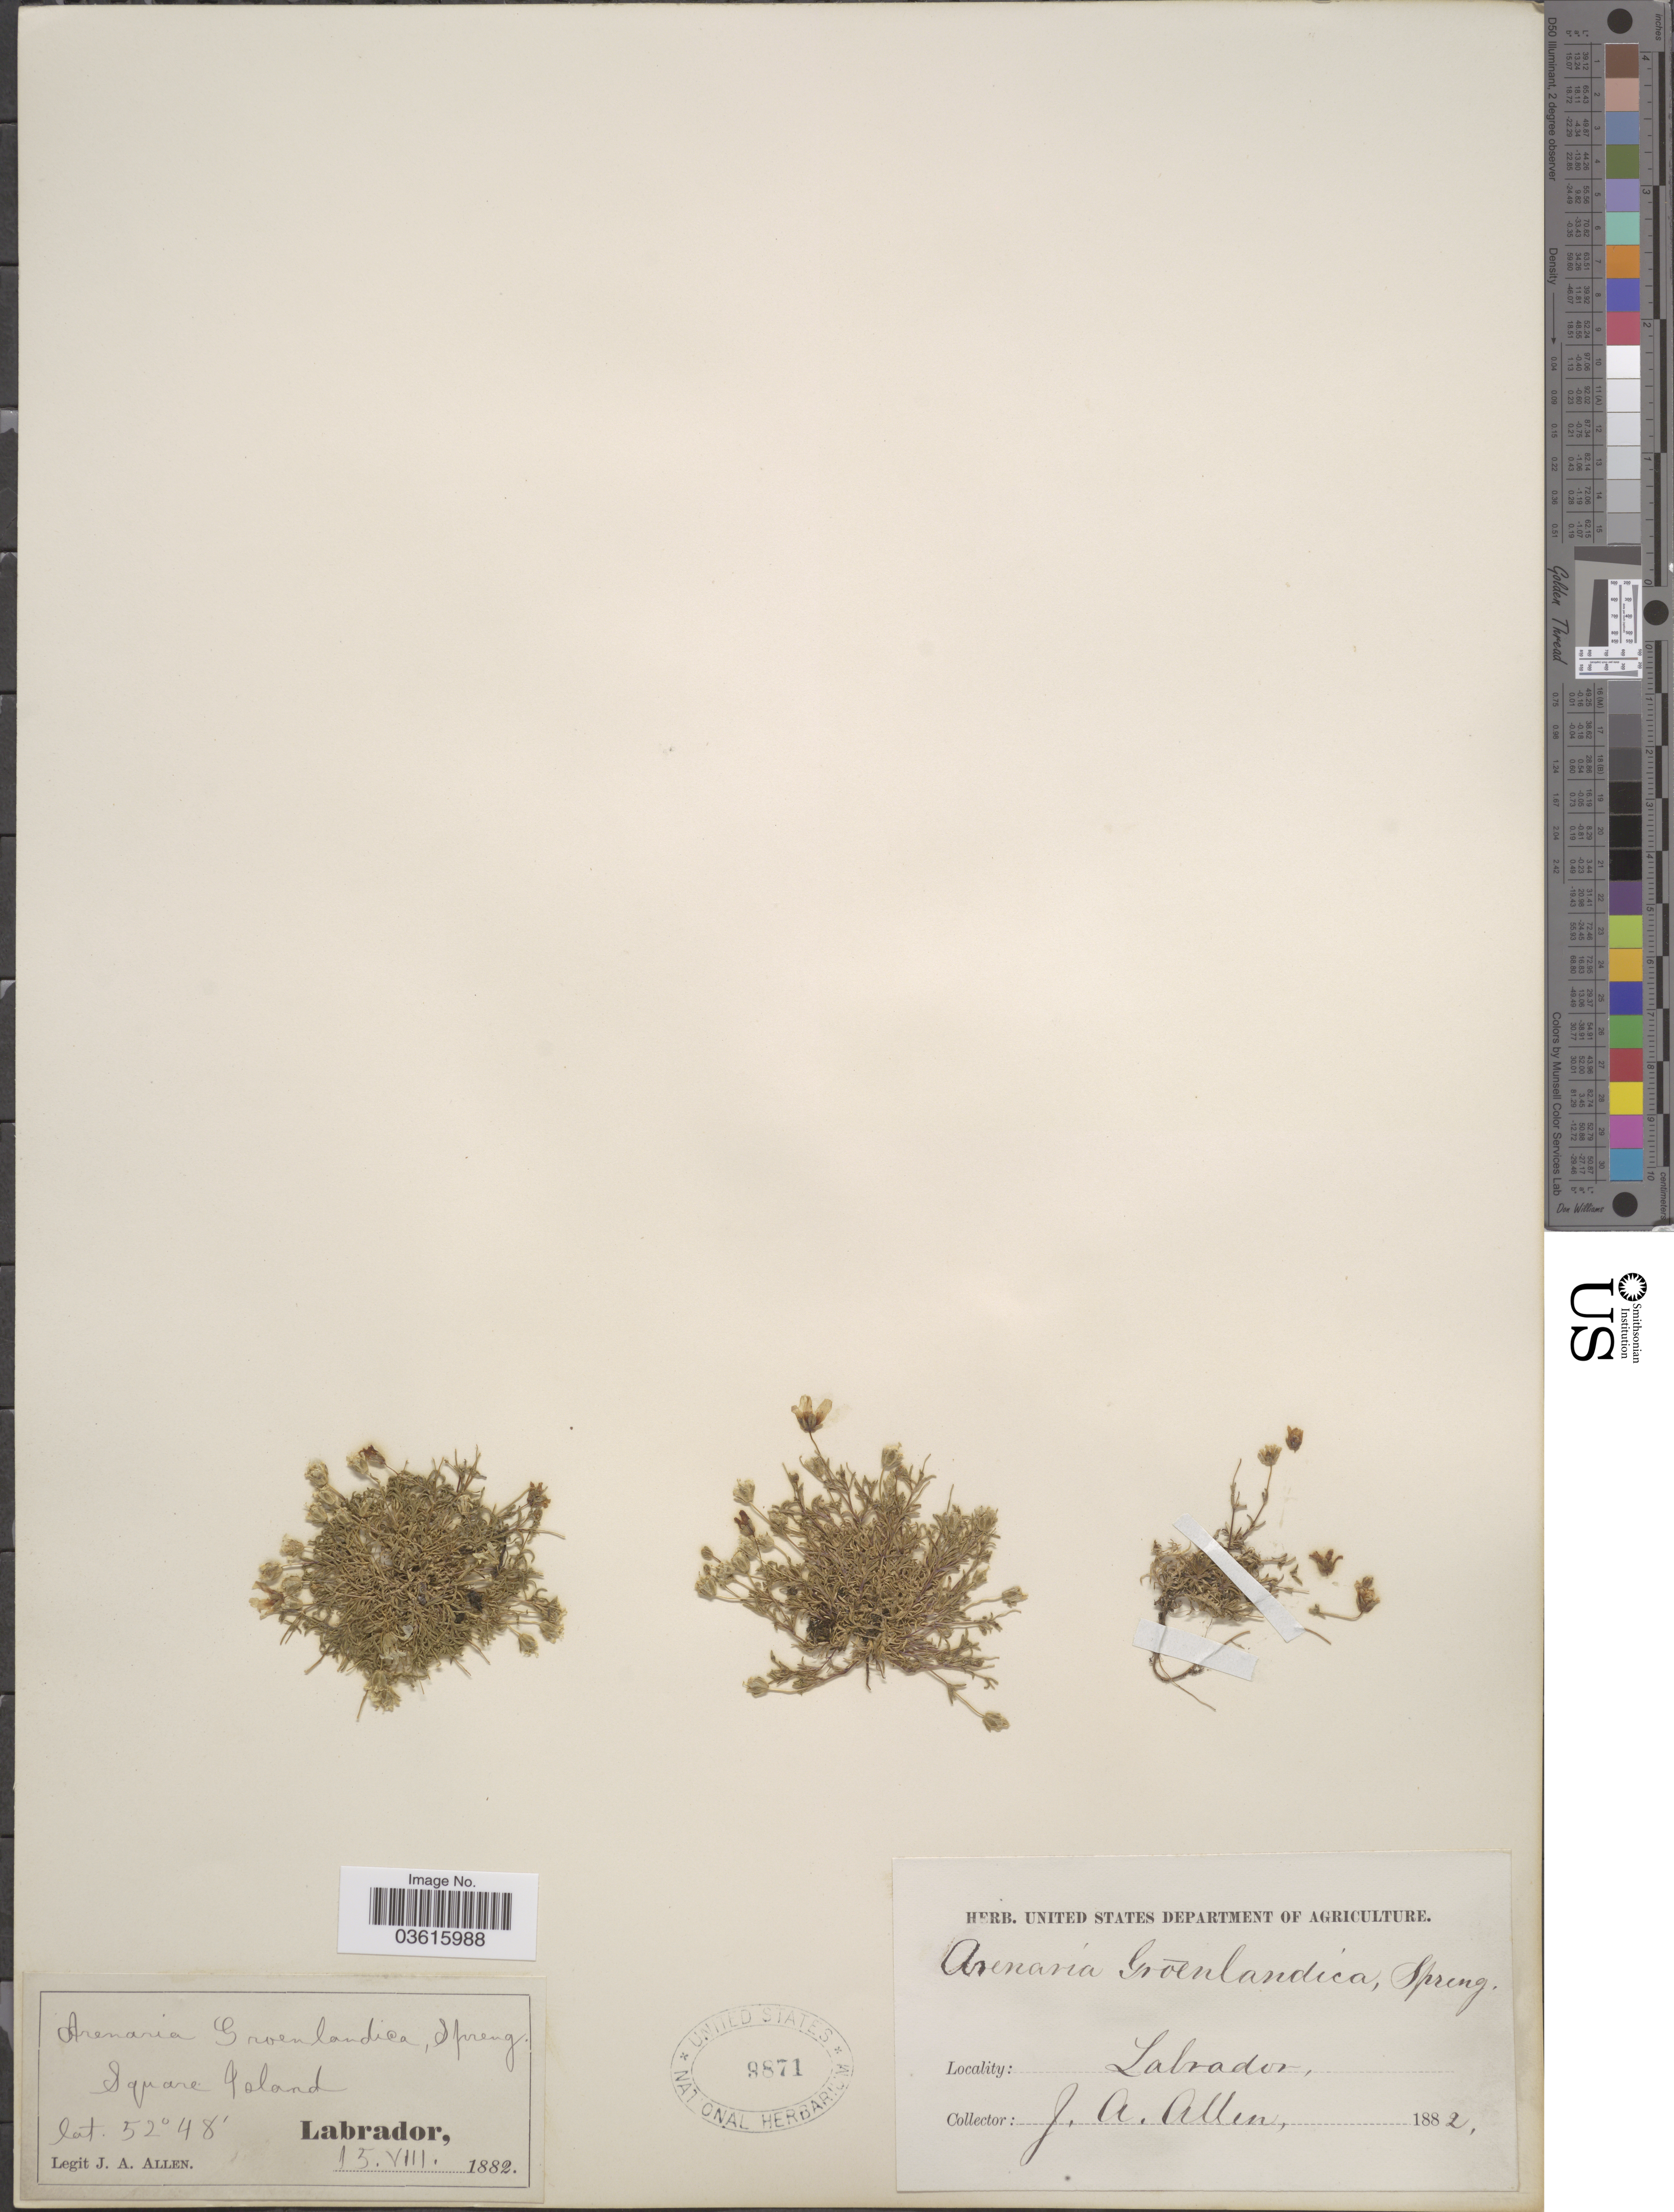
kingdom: Plantae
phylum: Tracheophyta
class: Magnoliopsida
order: Caryophyllales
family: Caryophyllaceae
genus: Minuartia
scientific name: Minuartia groenlandica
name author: (Retz.) Ostenf.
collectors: J. Allen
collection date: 1882-08-15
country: Canada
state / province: Newfoundland and Labrador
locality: Square Island. Labrador.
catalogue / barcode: US 9871